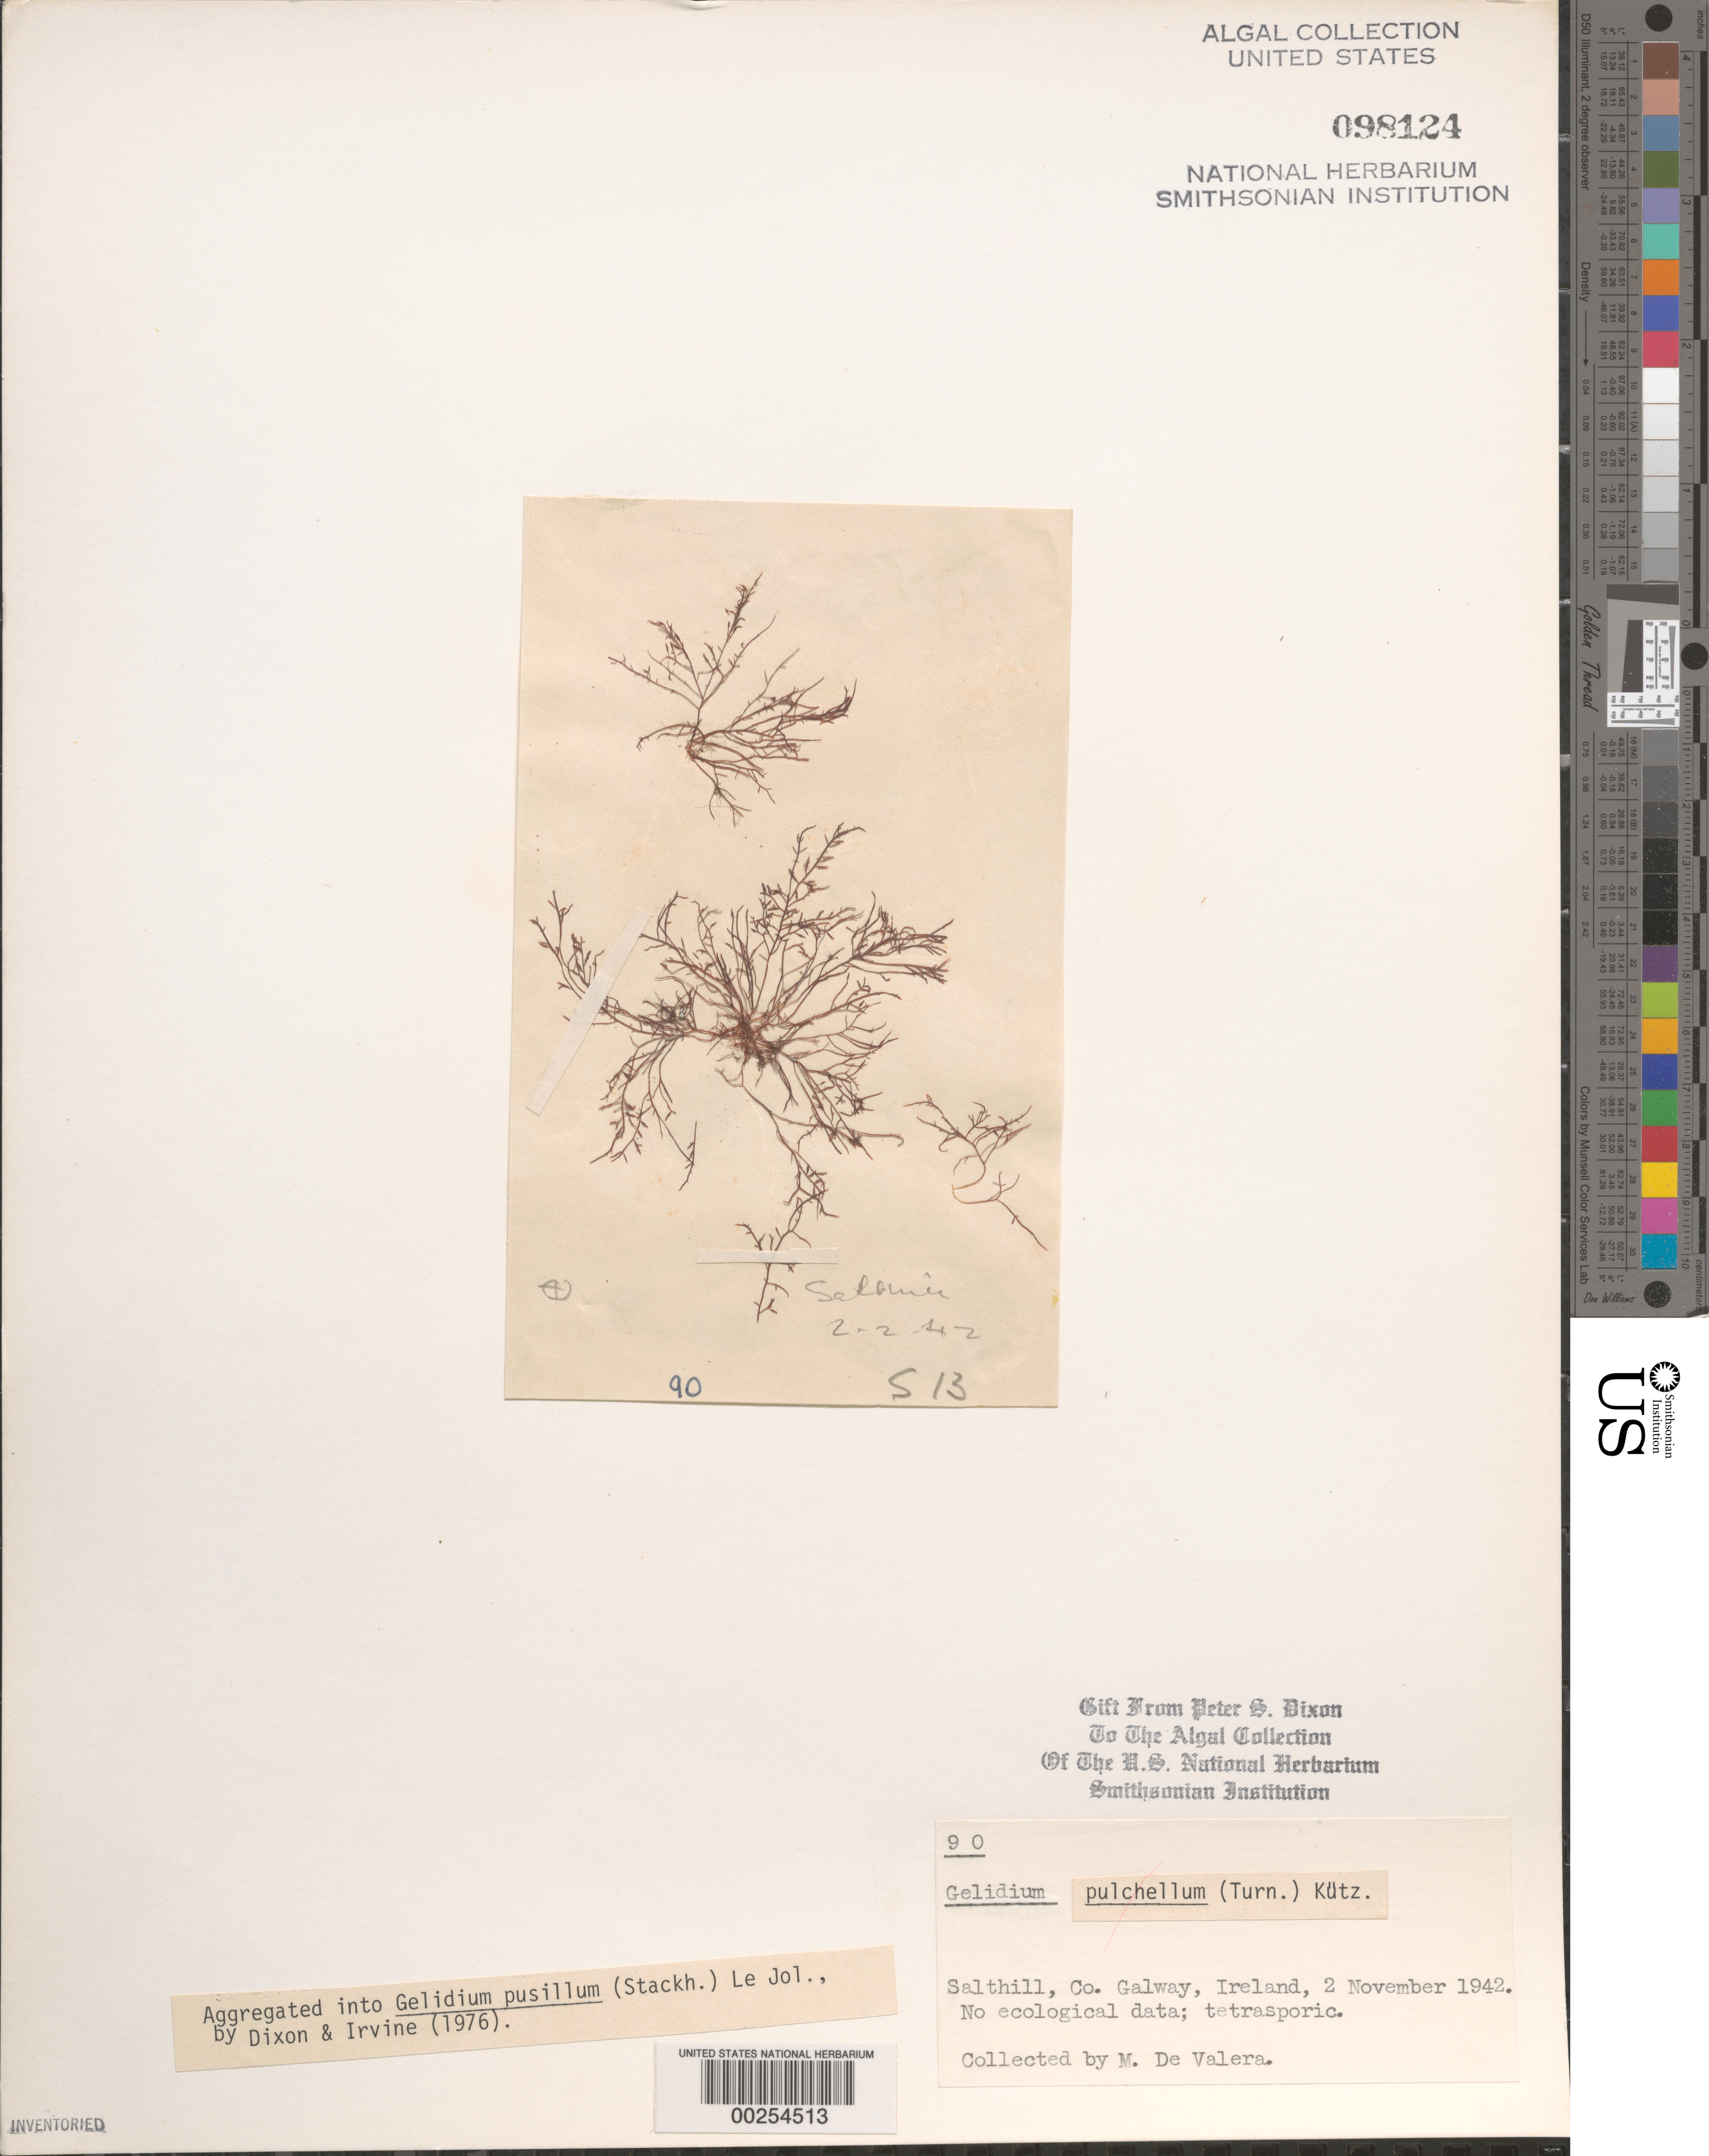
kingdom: Plantae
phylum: Rhodophyta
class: Florideophyceae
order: Gelidiales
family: Gelidiaceae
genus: Gelidium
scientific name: Gelidium pusillum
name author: (Stackh.) Le Jol.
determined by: Dixon, P. S.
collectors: M. De Valera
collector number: PSD 90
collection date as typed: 02 Nov 1942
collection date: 1942-11-02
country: Ireland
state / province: Connaught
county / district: Galway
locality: Salthill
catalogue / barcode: US 98124